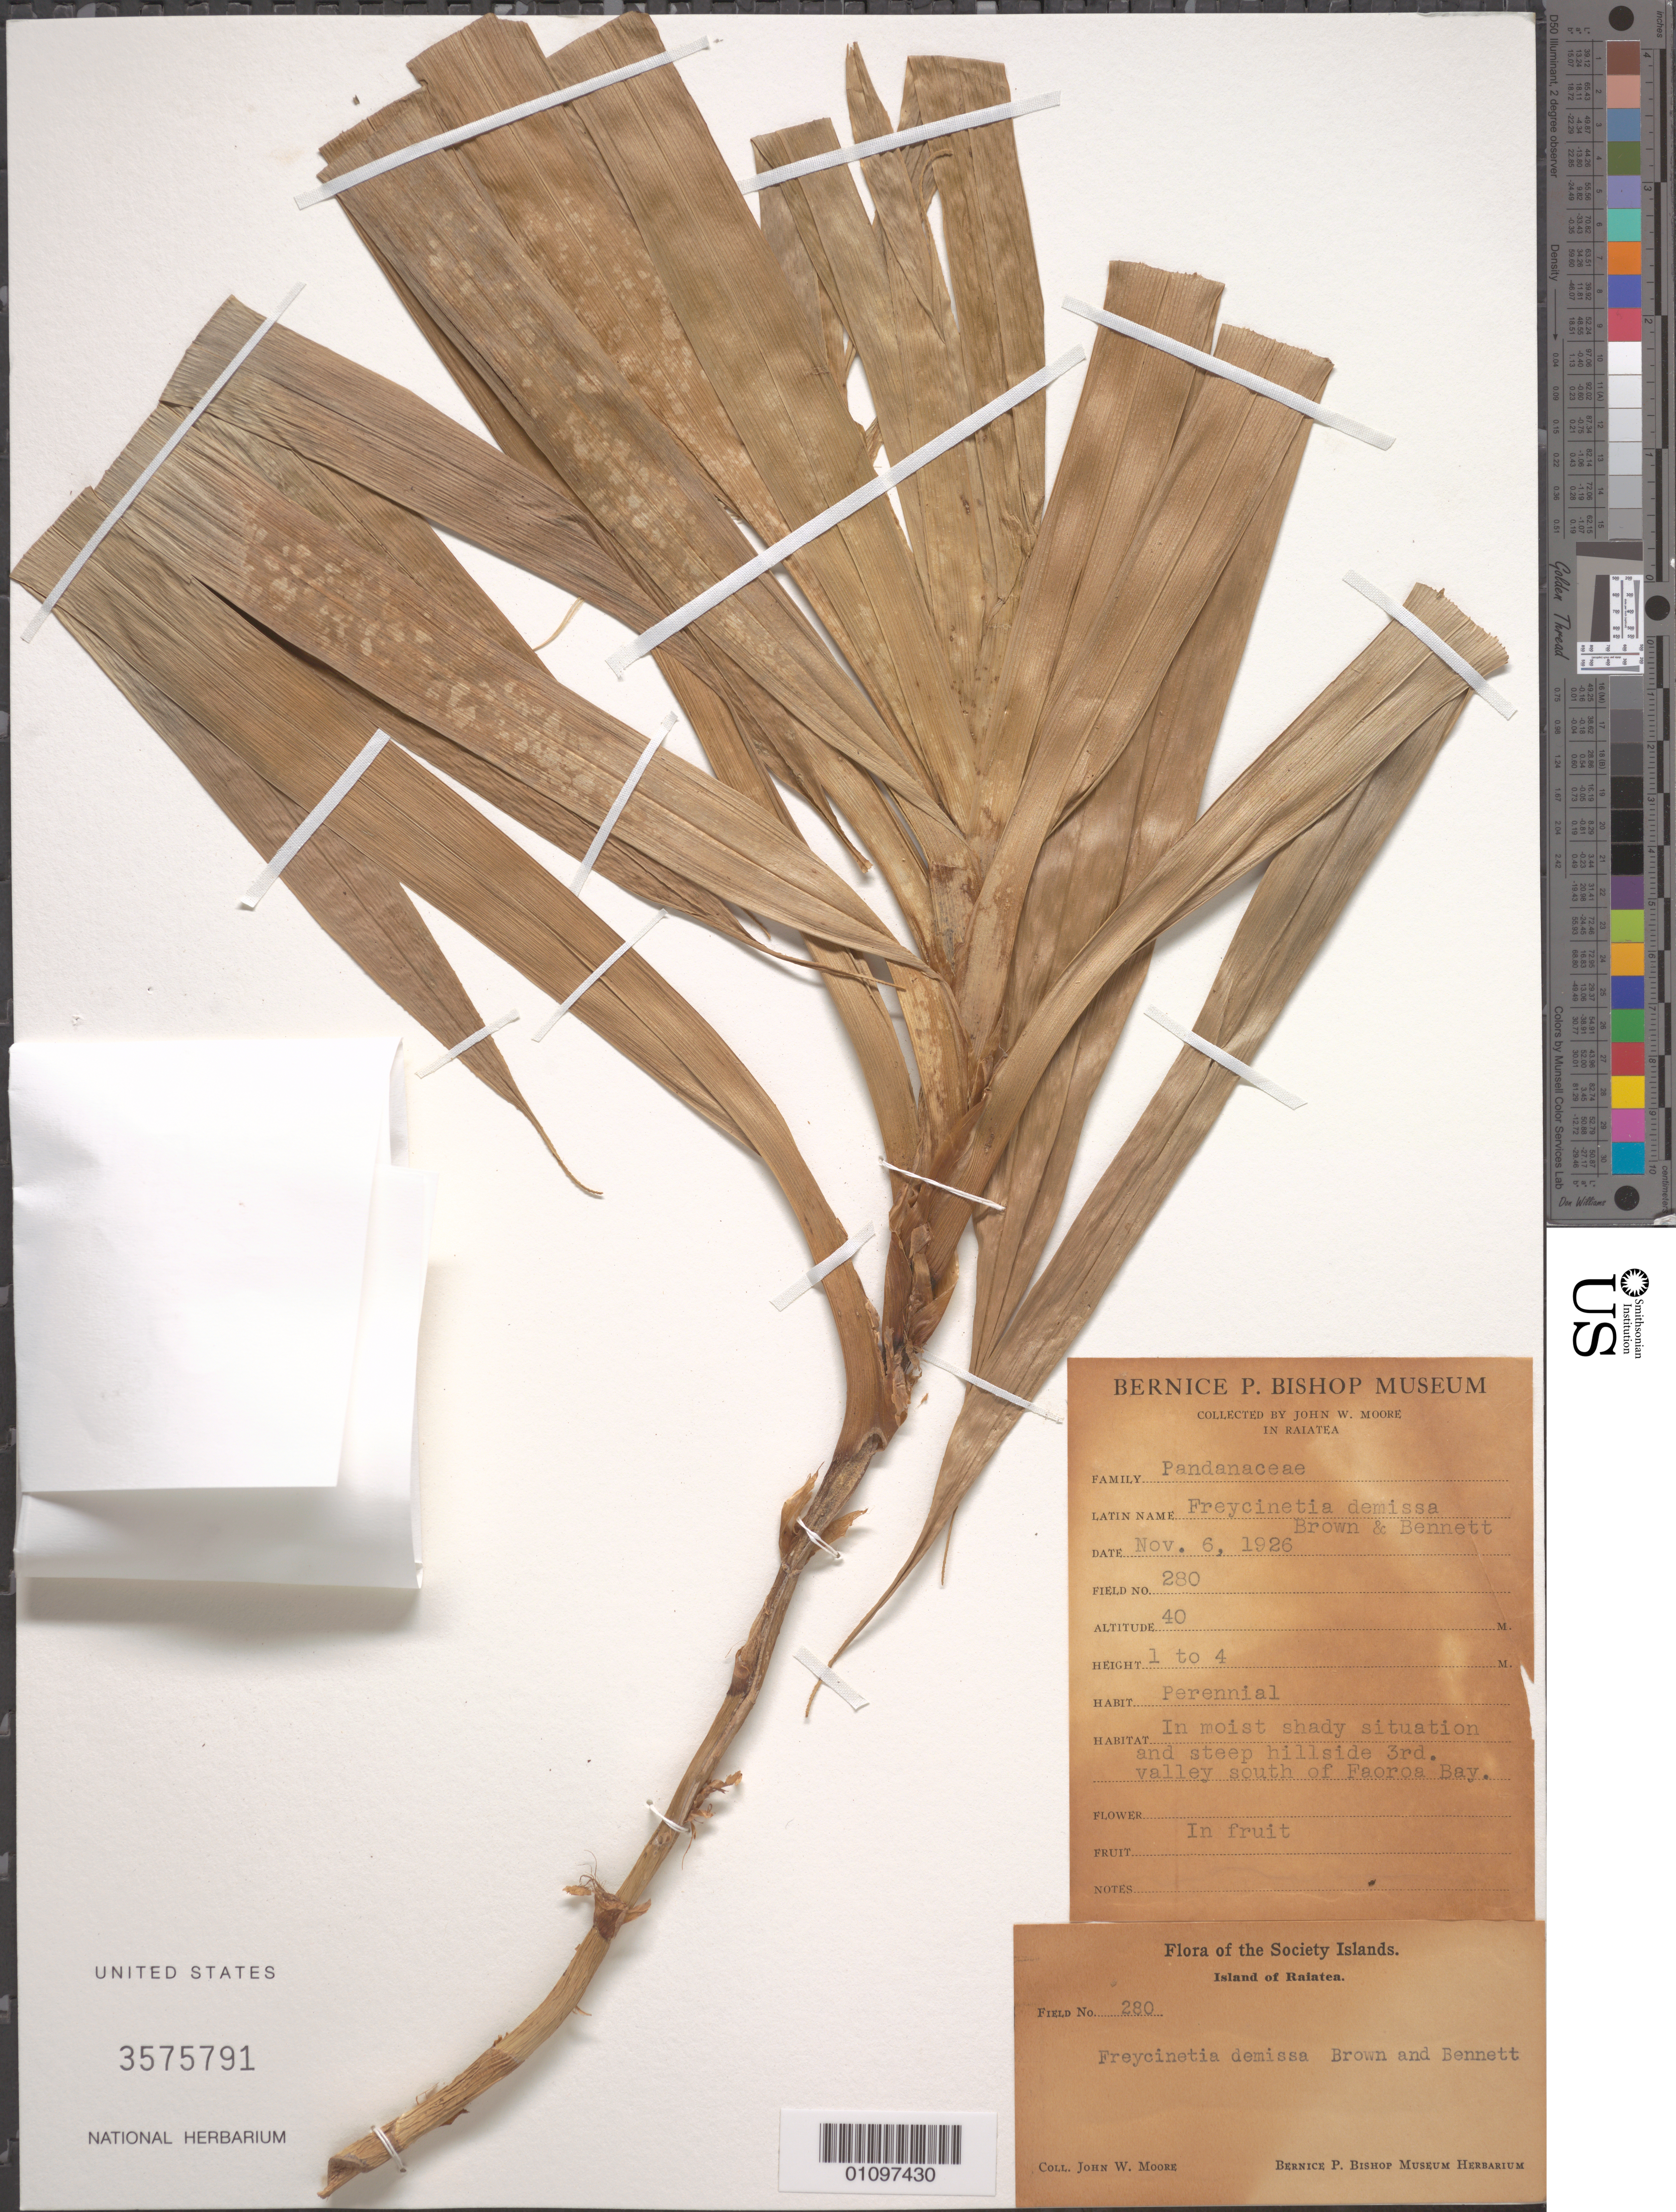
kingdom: Plantae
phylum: Tracheophyta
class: Liliopsida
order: Pandanales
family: Pandanaceae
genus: Freycinetia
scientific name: Freycinetia demissa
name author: Benn.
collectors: J. Moore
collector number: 280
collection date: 1926-11-06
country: French Polynesia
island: Raiatea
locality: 3rd Valley south of Faoroa Bay.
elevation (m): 40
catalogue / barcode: US 3575791